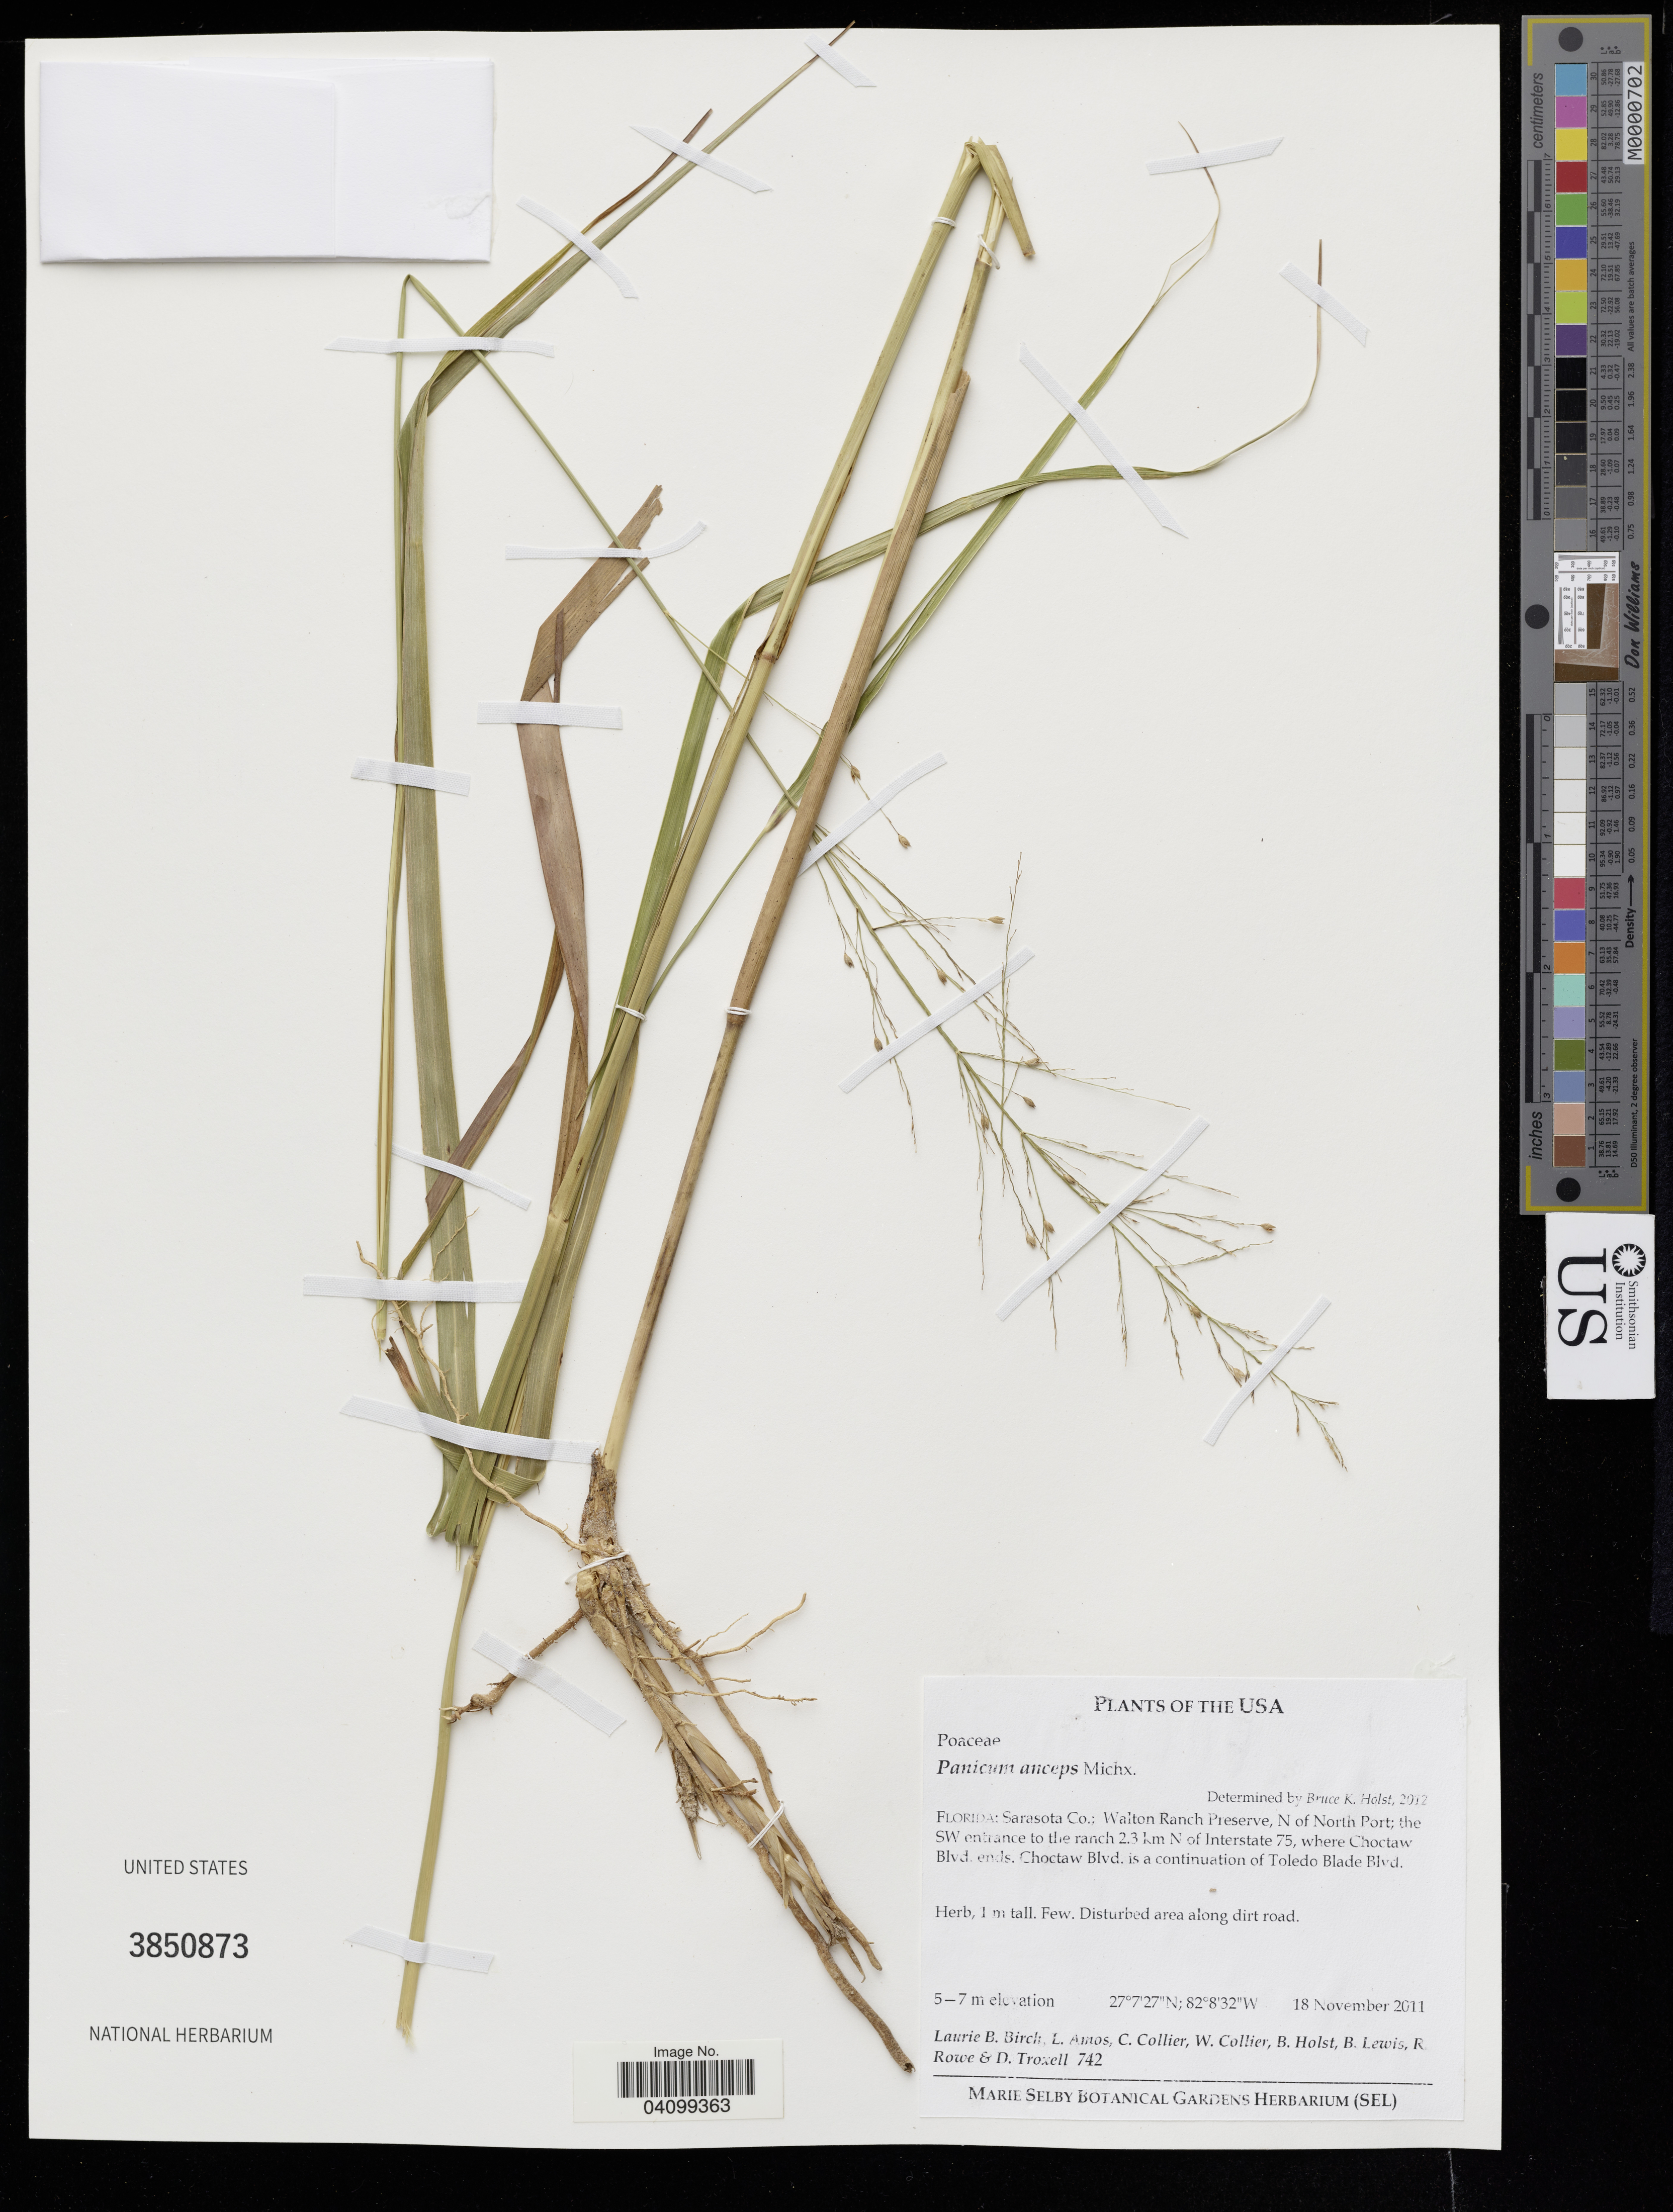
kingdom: Plantae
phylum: Tracheophyta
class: Liliopsida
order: Poales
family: Poaceae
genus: Panicum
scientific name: Panicum anceps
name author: Michx.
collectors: L. Birch & B. Holst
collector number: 742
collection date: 2011-11-18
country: United States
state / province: Florida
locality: Sarasota Co.; Walton Ranch Preserve, N of North Port; the SW entrance to the ranch 2.3 km N of Interstate 75, where Choctaw Blvd. ends. Choctaw Blvd. is a continuation of Toledo Blade Blvd.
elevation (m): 5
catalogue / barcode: US 3850873